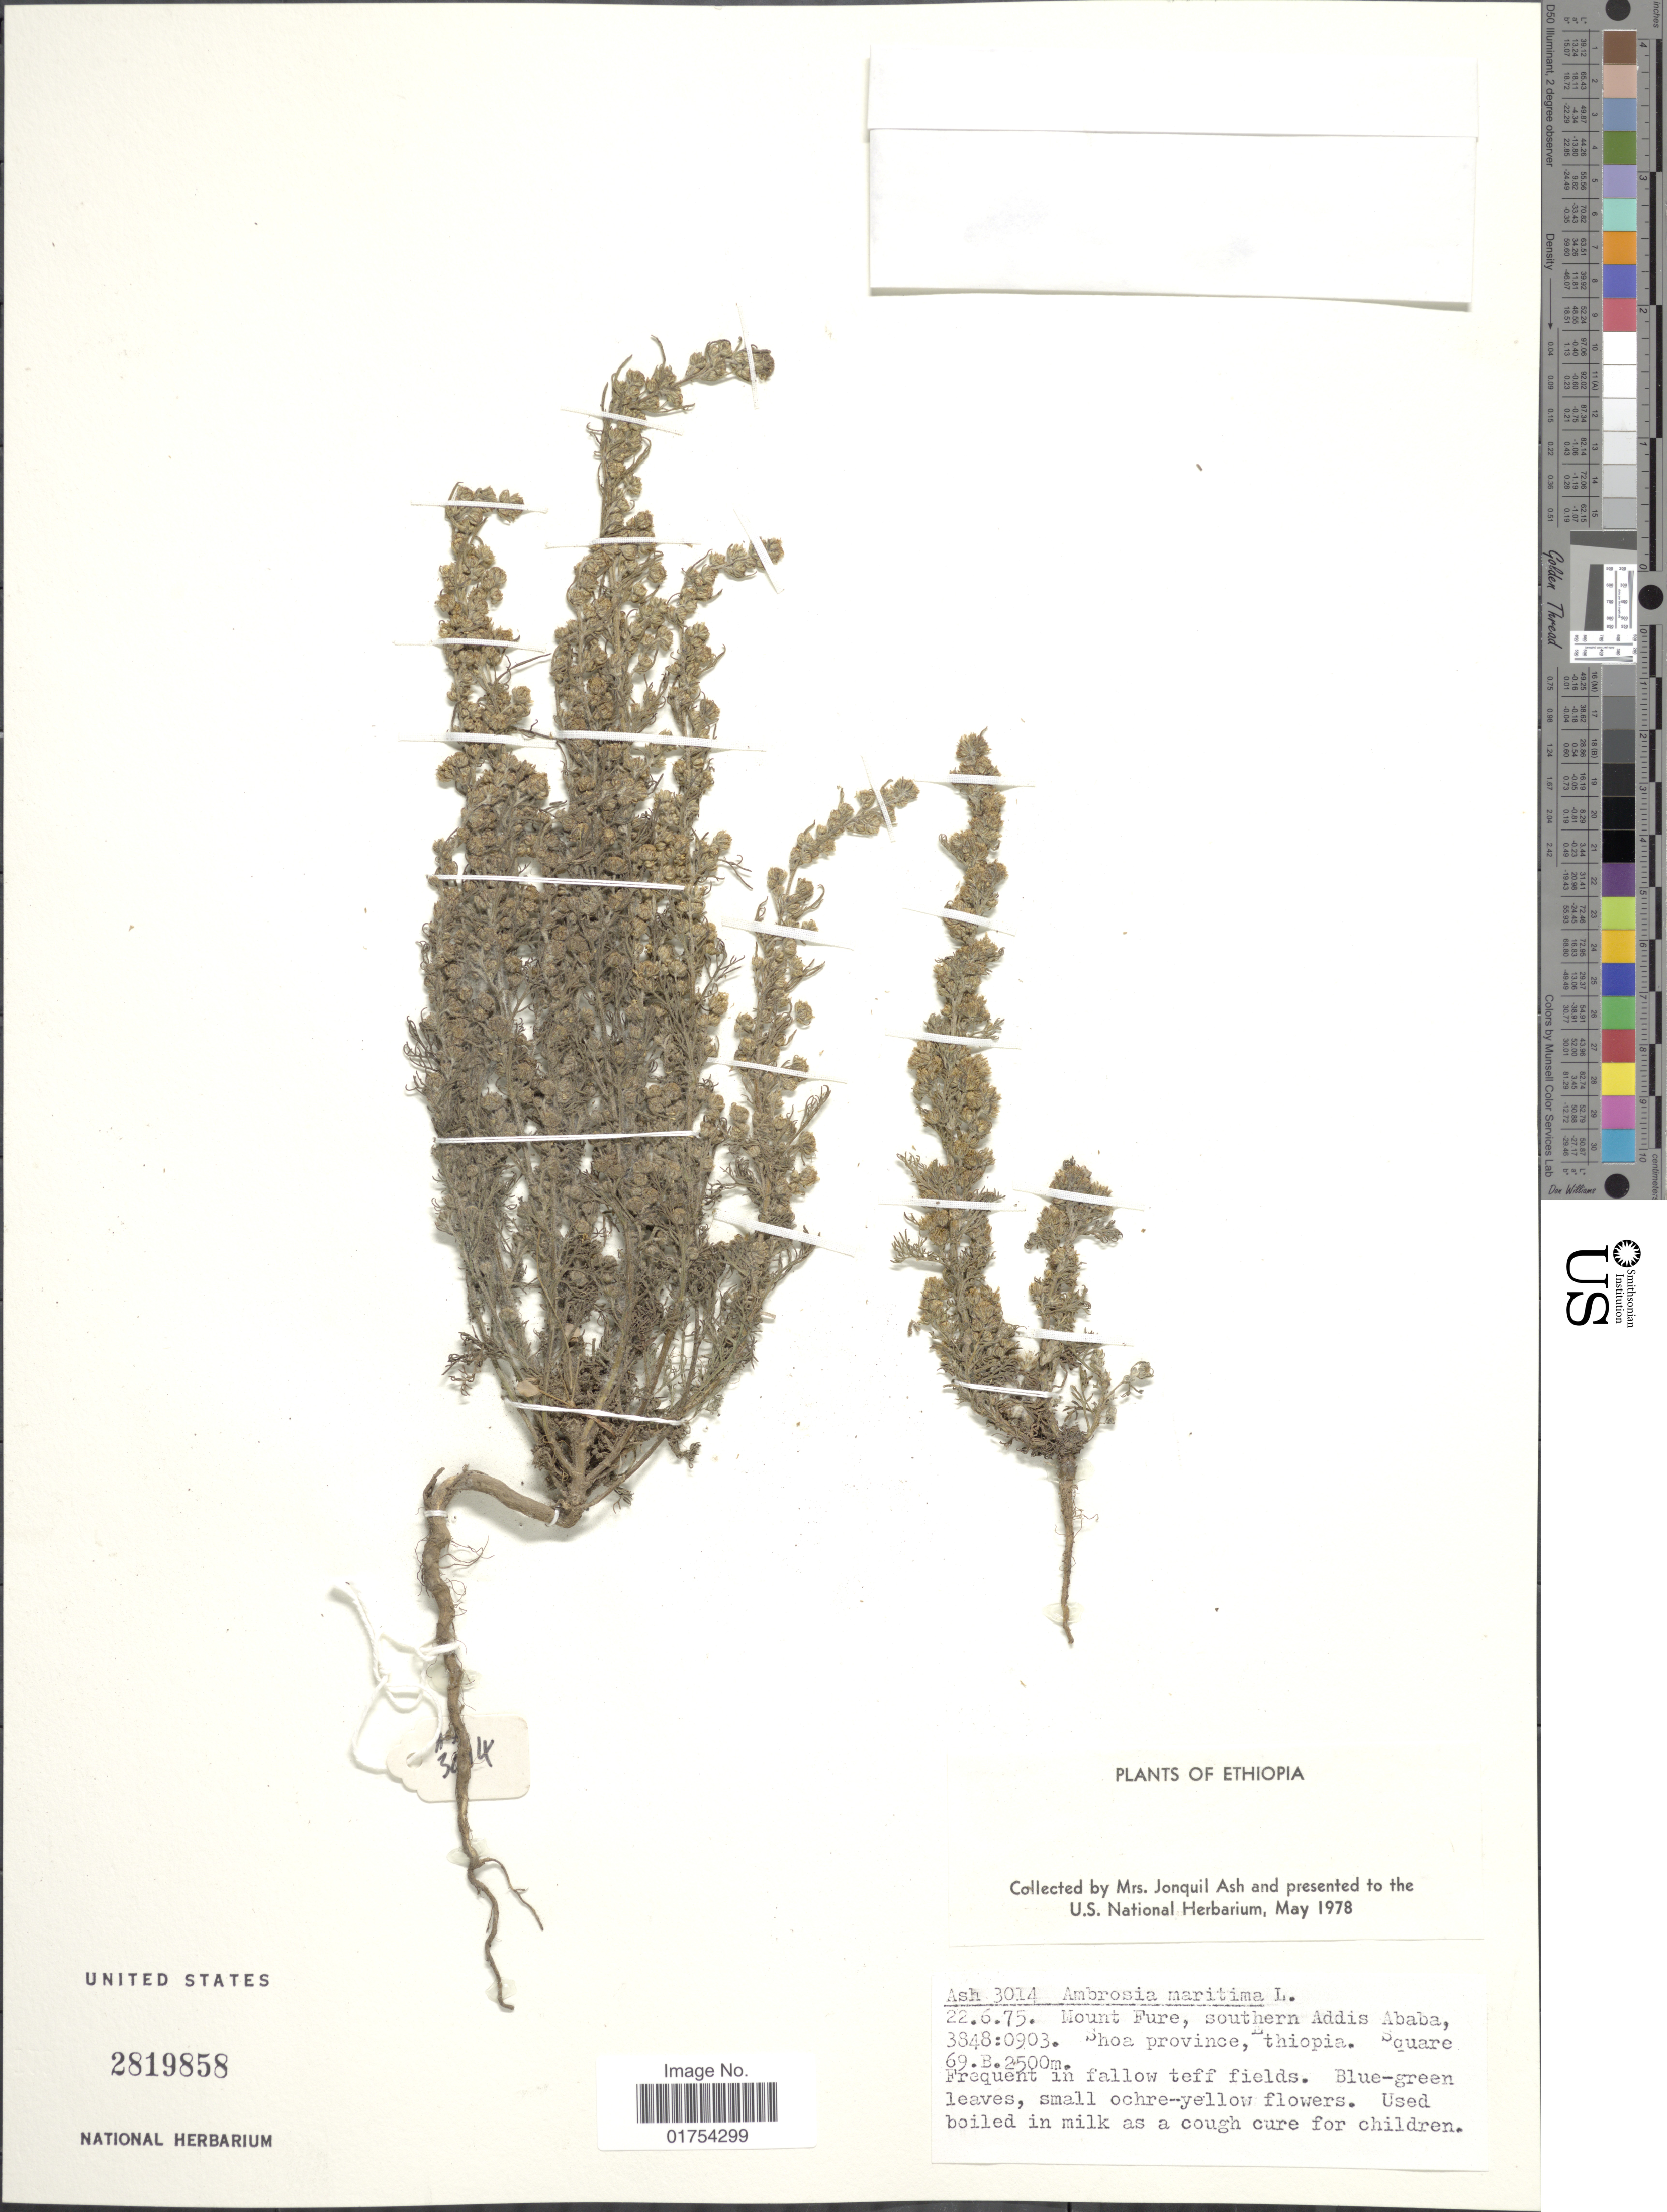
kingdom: Plantae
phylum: Tracheophyta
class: Magnoliopsida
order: Asterales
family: Asteraceae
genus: Ambrosia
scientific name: Ambrosia maritima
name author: L.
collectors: -. Ash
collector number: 3014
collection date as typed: Transcribed d/m/y: 22/6/75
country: Ethiopia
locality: Mount Fure, southern Addis Ababa, 3848:0903. Shoa Province, 69B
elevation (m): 2500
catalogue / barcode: US 2819858